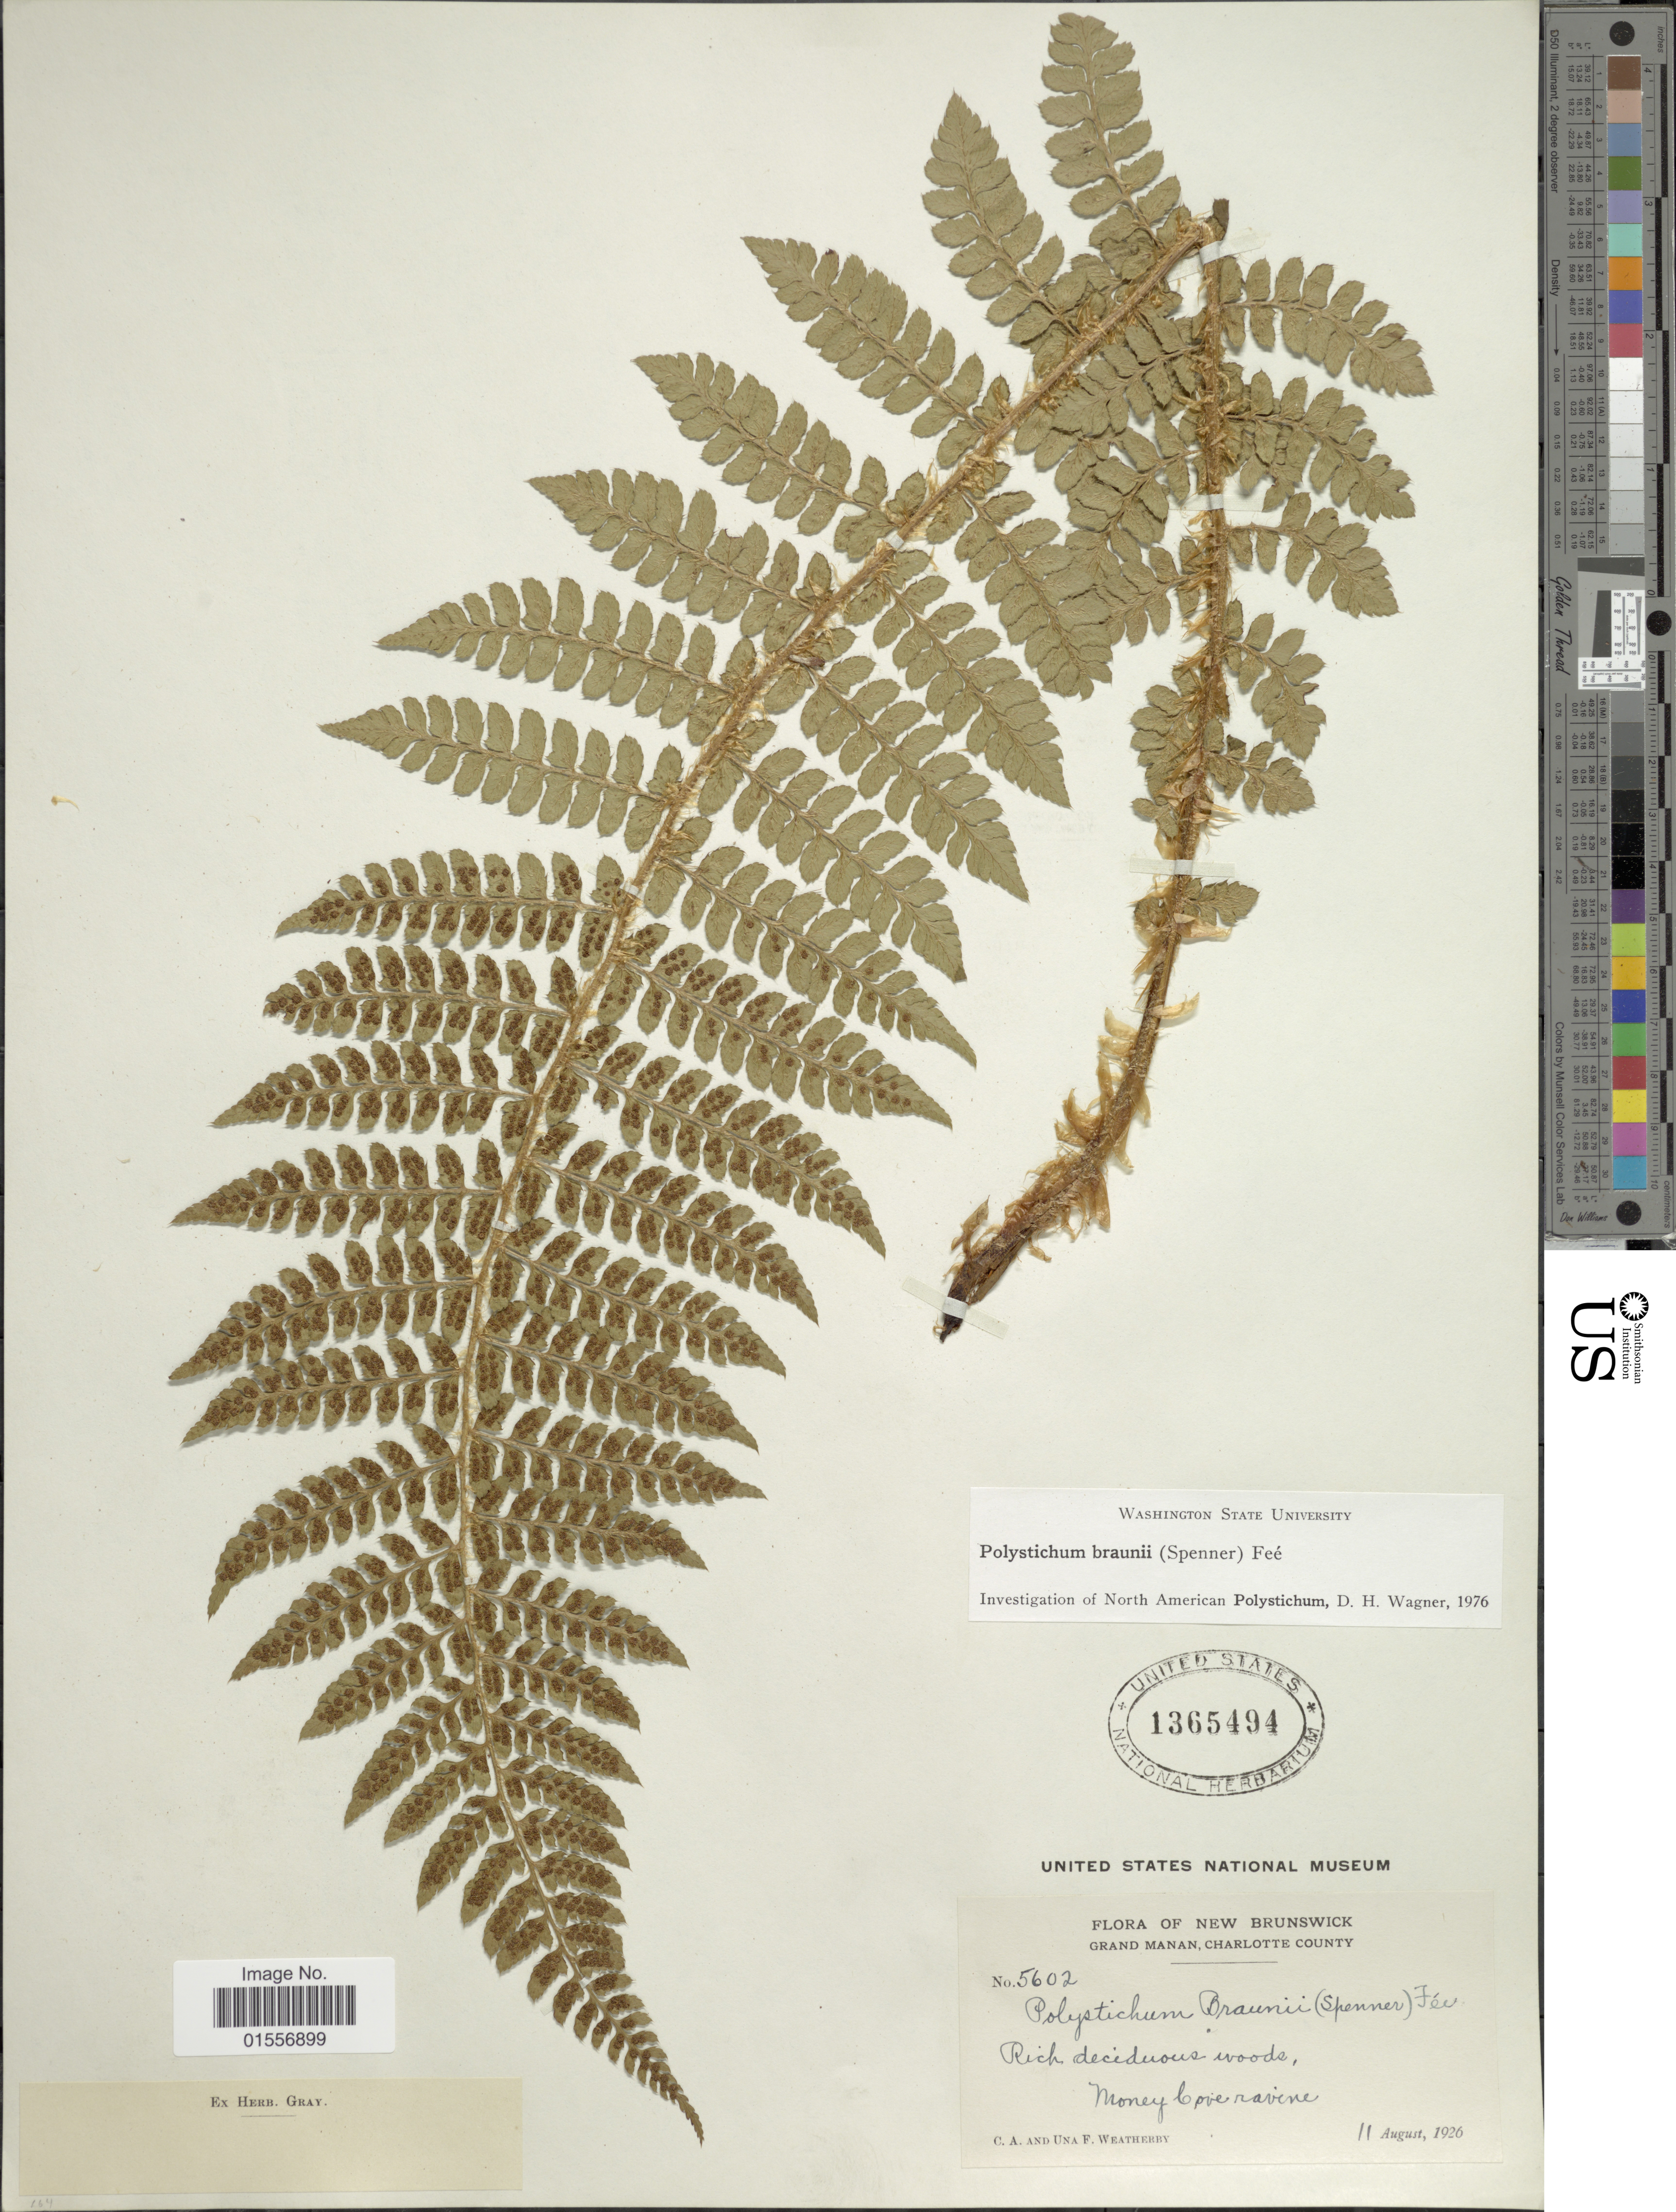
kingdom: Plantae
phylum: Tracheophyta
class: Polypodiopsida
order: Polypodiales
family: Dryopteridaceae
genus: Polystichum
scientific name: Polystichum braunii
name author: (Spenn.) Fée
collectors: C. A. Weatherby & U. Weatherby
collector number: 5602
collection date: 1926-08-11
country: Canada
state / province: New Brunswick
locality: Grand Manan, Charlotte County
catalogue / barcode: US 1365494